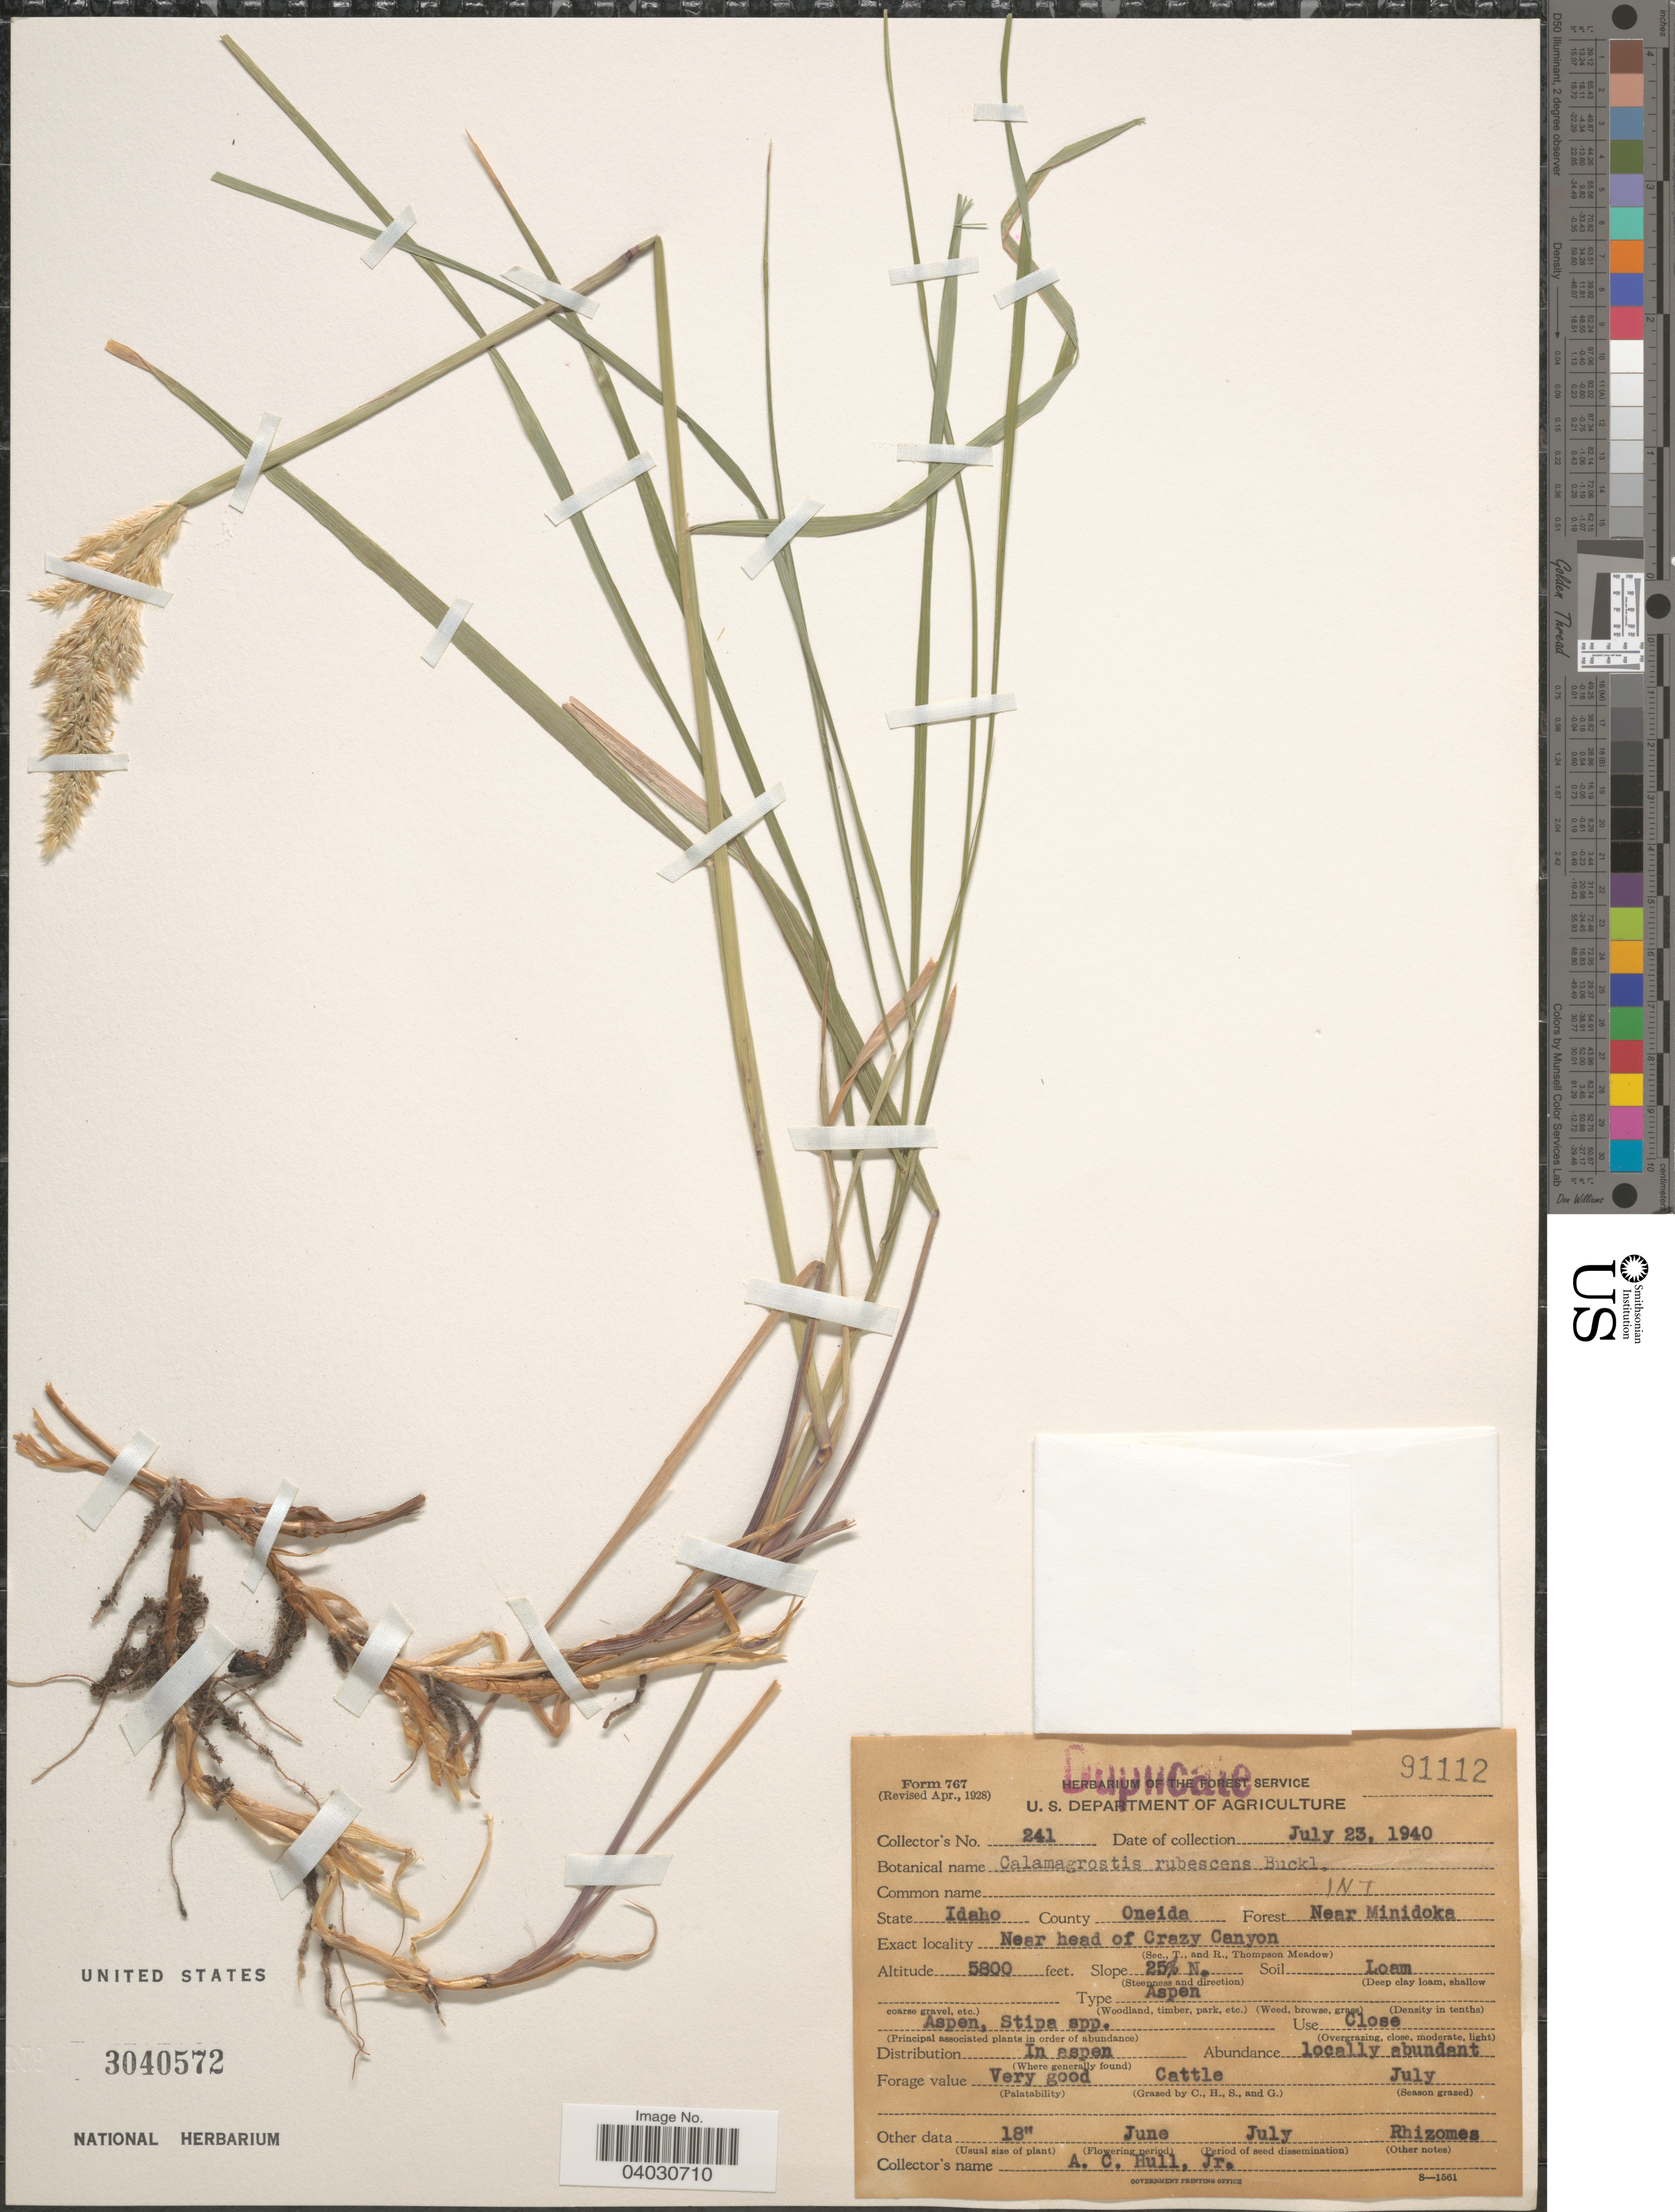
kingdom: Plantae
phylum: Tracheophyta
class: Liliopsida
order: Poales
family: Poaceae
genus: Calamagrostis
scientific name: Calamagrostis rubescens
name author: Buckley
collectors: A. Hull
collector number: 241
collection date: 1940-07-23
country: United States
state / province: Idaho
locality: County Oneida. Forest Near Minidoka. Near head of Crazy Canyon.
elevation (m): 1768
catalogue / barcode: US 3040572